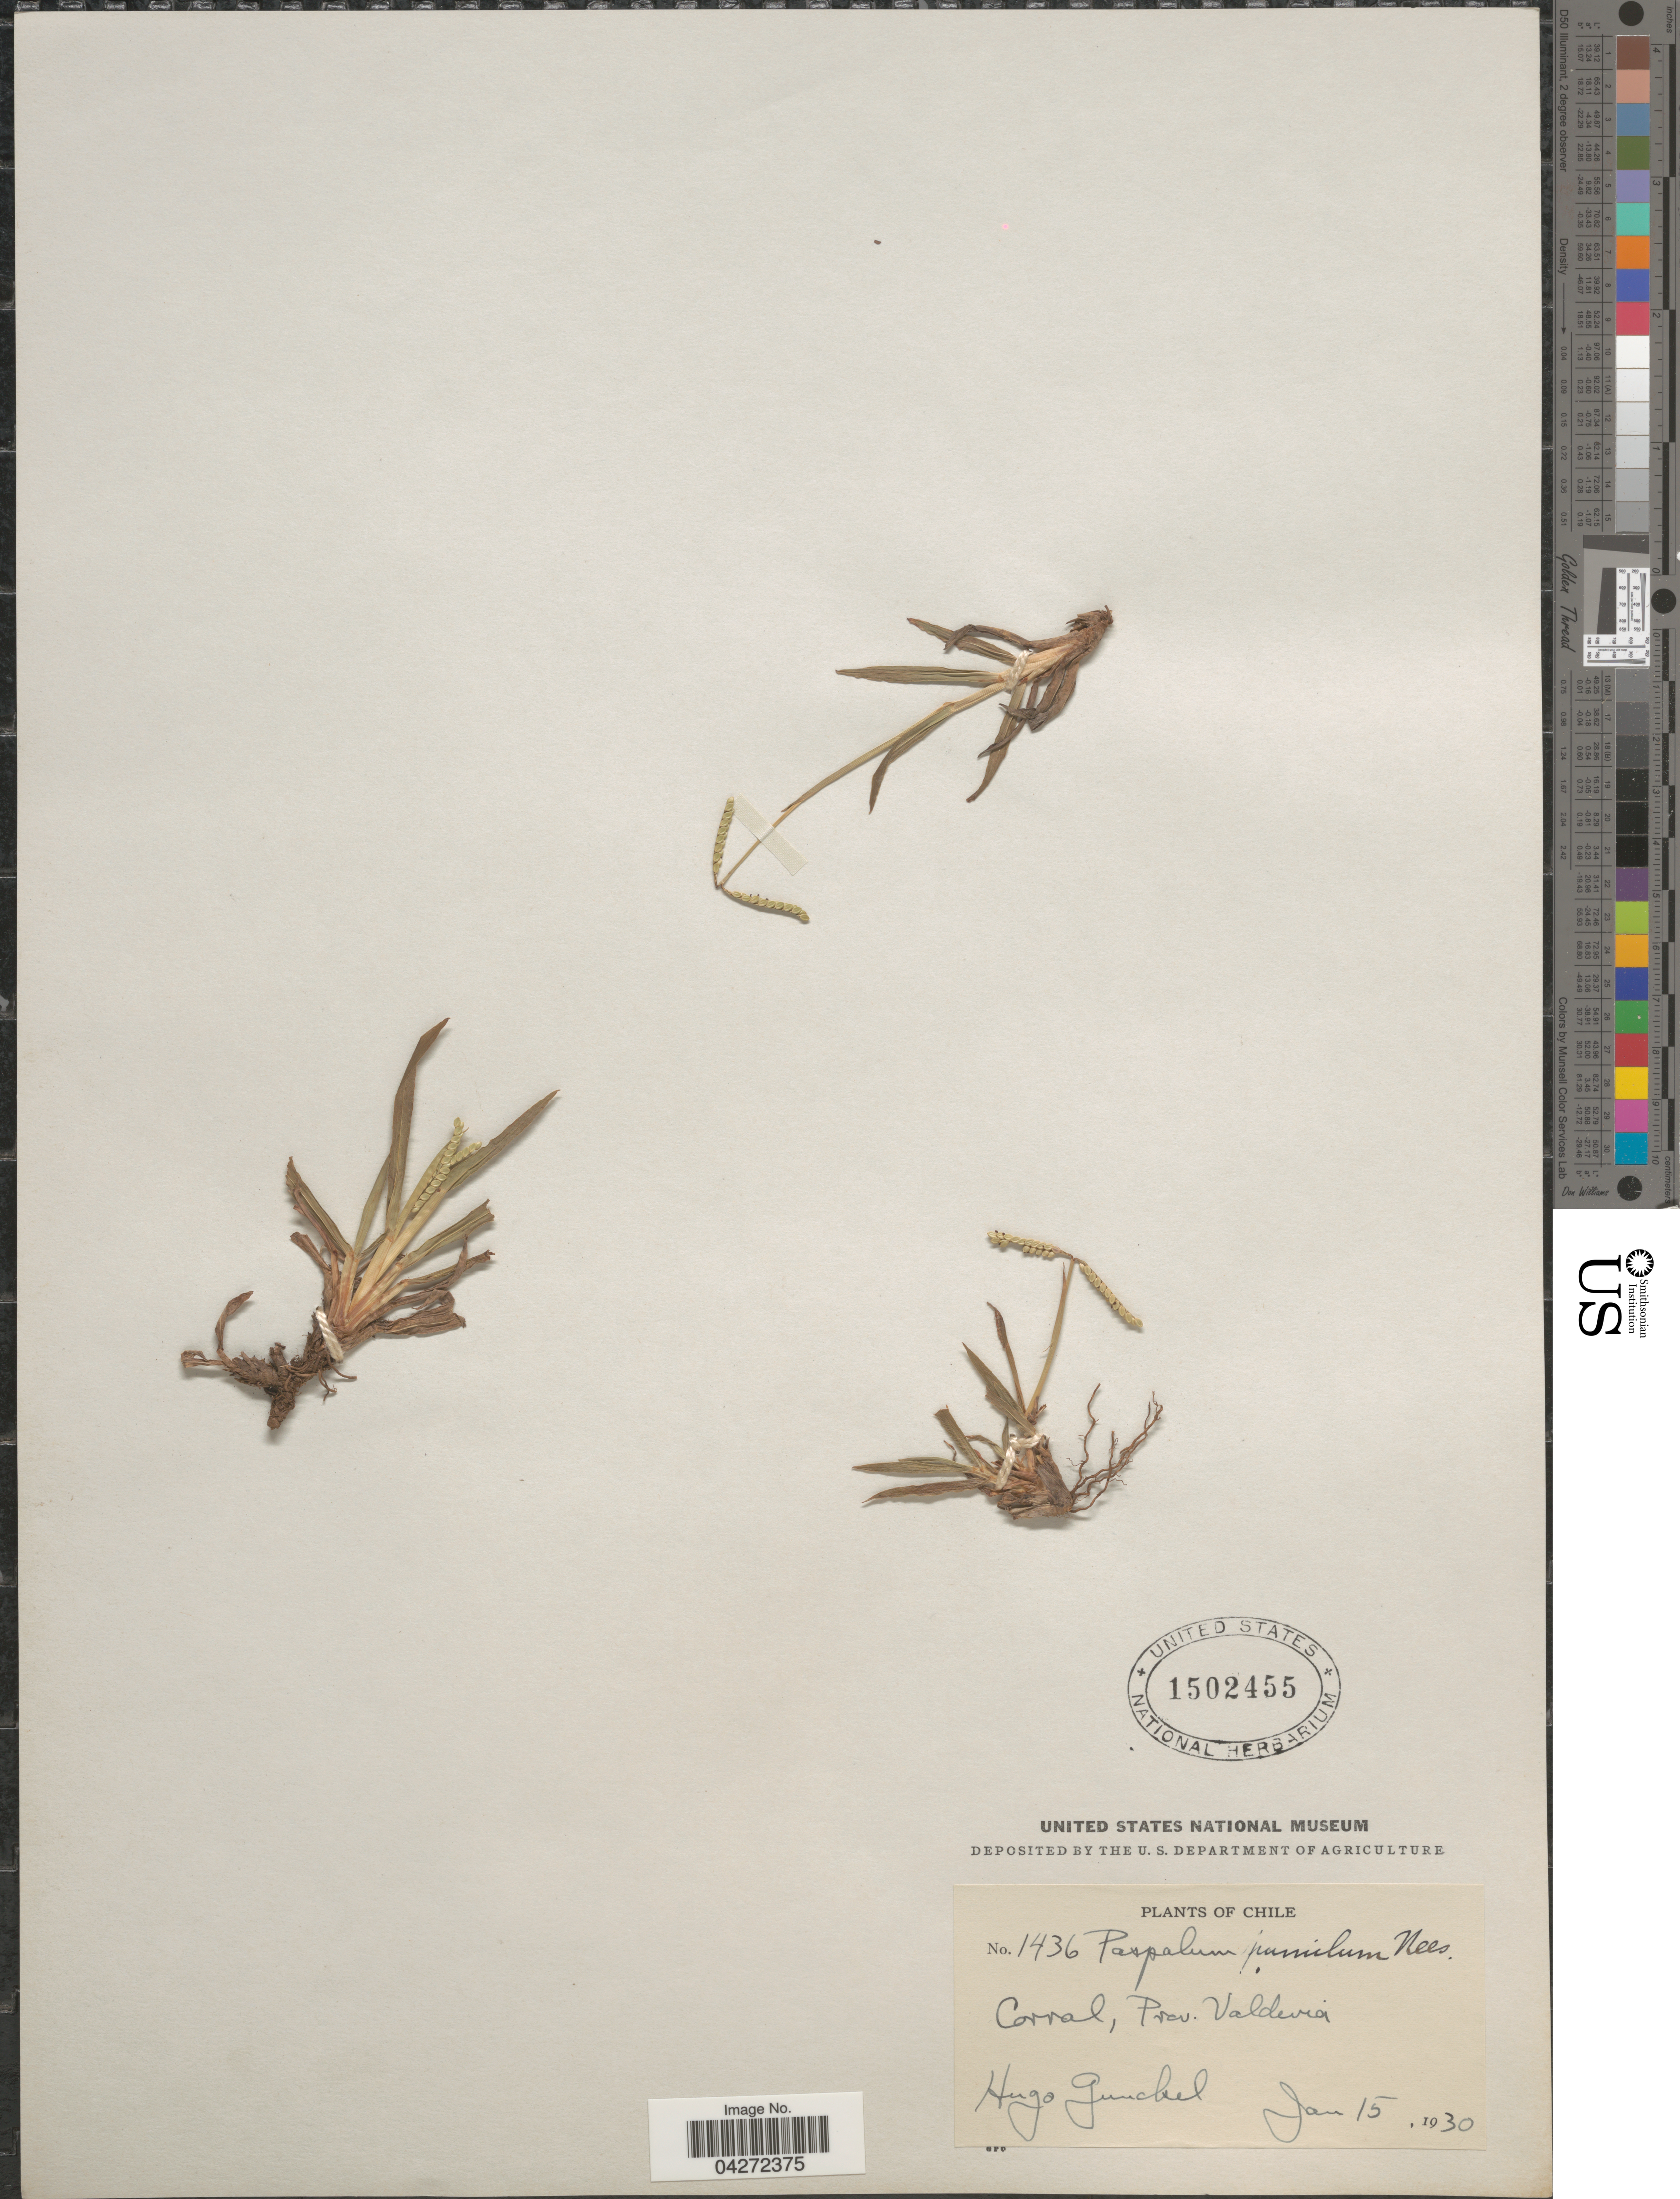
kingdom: Plantae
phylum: Tracheophyta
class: Liliopsida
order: Poales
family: Poaceae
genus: Paspalum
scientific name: Paspalum minus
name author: E. Fourn.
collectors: H. Gunckel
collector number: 1436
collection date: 1930-01-15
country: Chile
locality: Corral, Prov. Valdivia.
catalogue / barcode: US 1502455